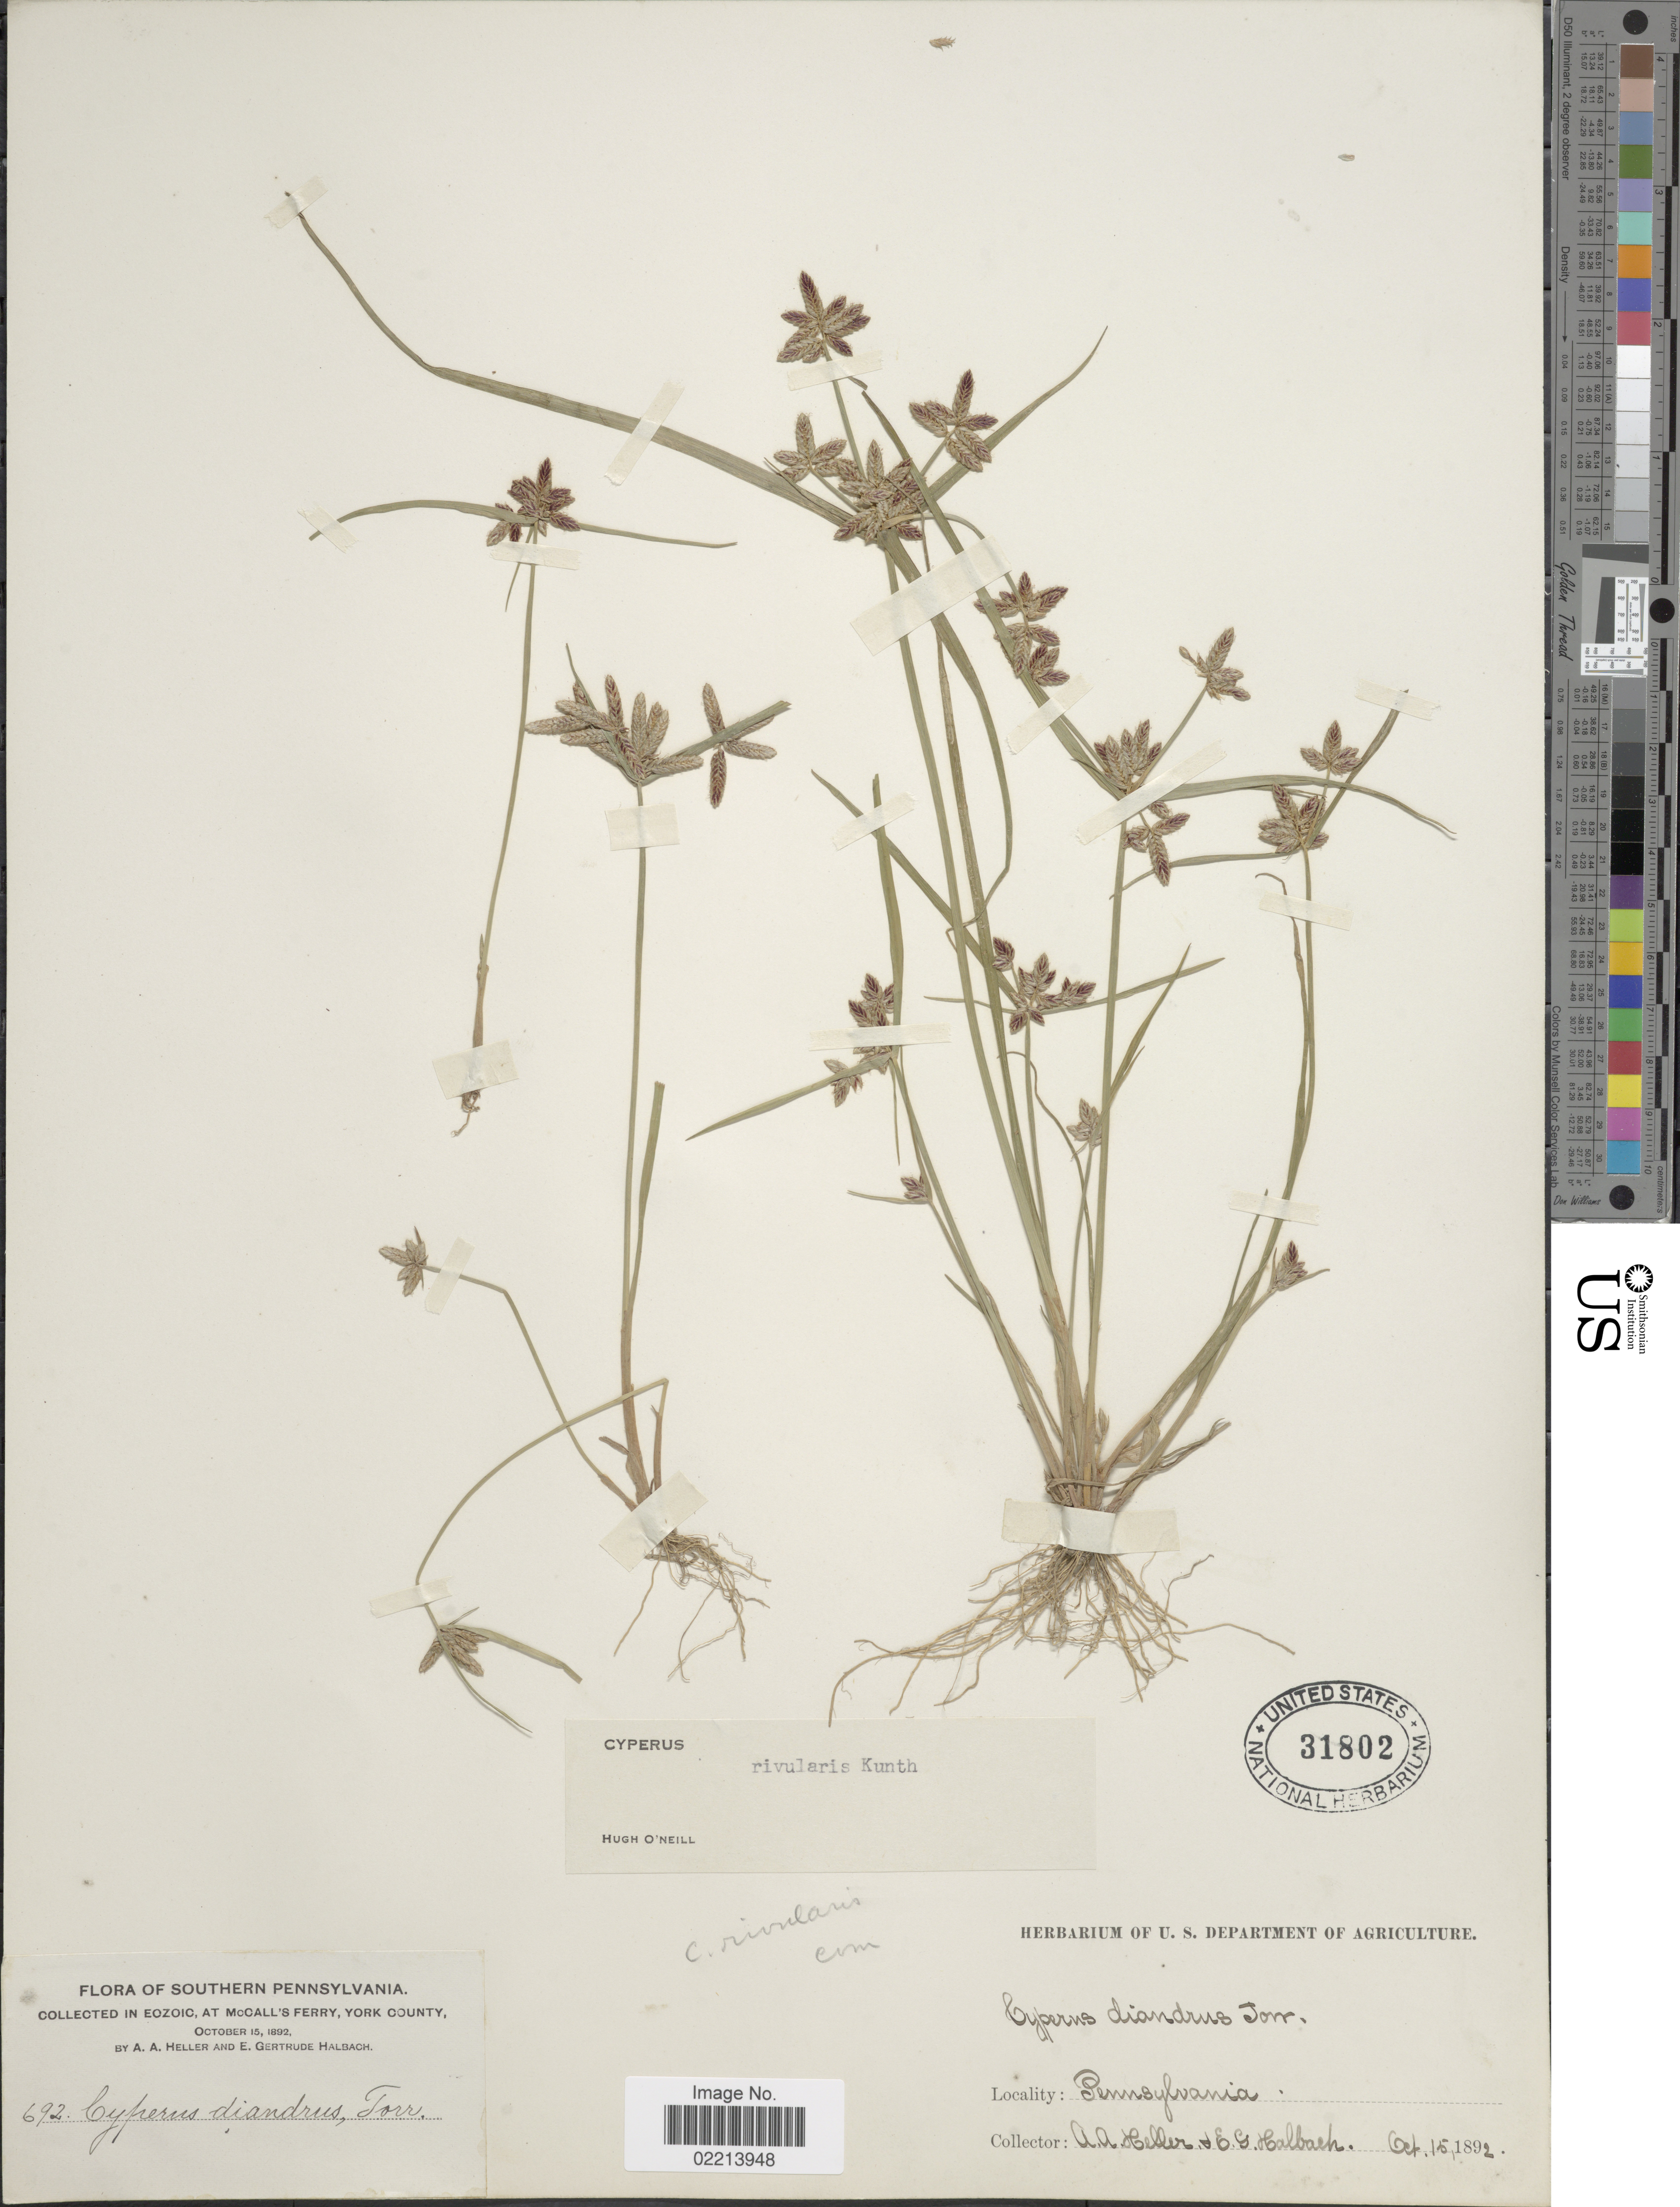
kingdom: Plantae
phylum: Tracheophyta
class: Liliopsida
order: Poales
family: Cyperaceae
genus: Cyperus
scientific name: Cyperus bipartitus Torr.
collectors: A. A. Heller & E. G. Halbach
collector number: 692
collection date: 1892-10-15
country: United States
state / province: Pennsylvania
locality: Southern Pennsylvania. In Eozoic, at McCall's Ferry, York County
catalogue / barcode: US 31802